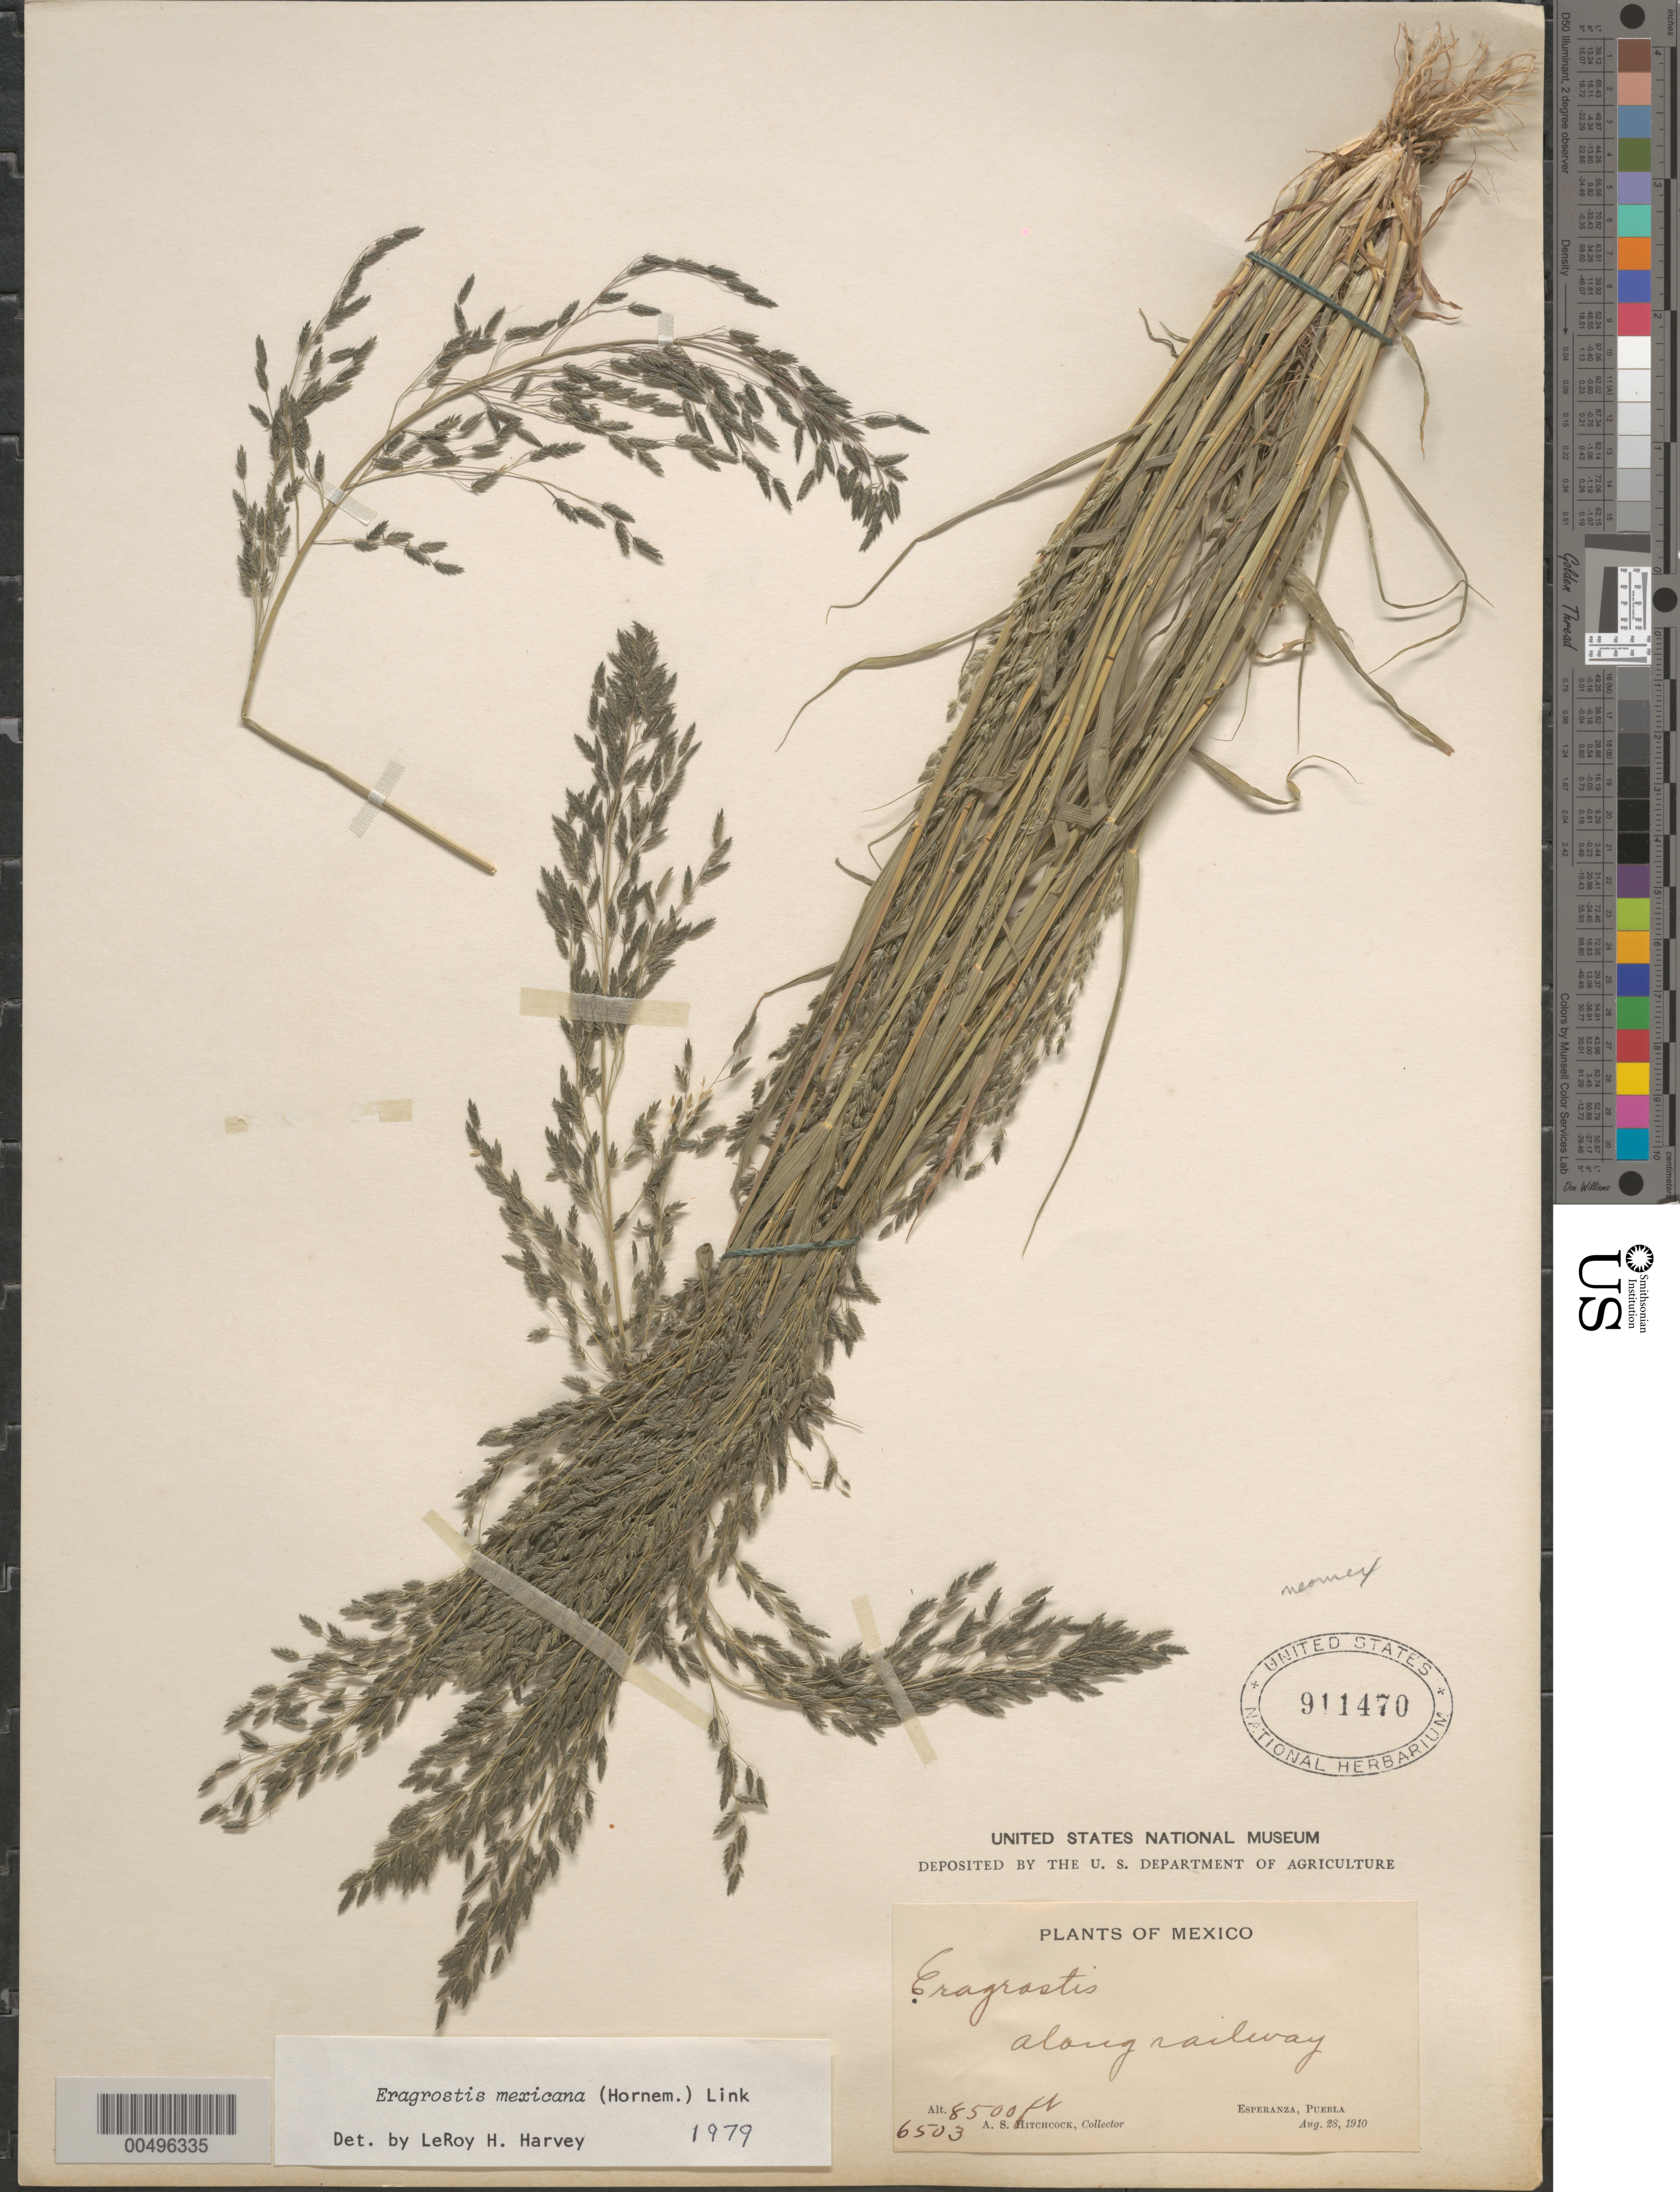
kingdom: Plantae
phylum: Tracheophyta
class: Liliopsida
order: Poales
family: Poaceae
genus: Eragrostis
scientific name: Eragrostis mexicana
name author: (Hornem.) Link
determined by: Harvey, L. H.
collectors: A. S. Hitchcock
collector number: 6503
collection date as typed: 28 Aug 1910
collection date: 1910-08-28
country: Mexico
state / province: Puebla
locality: Esperanza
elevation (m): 2591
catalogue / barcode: US 911470